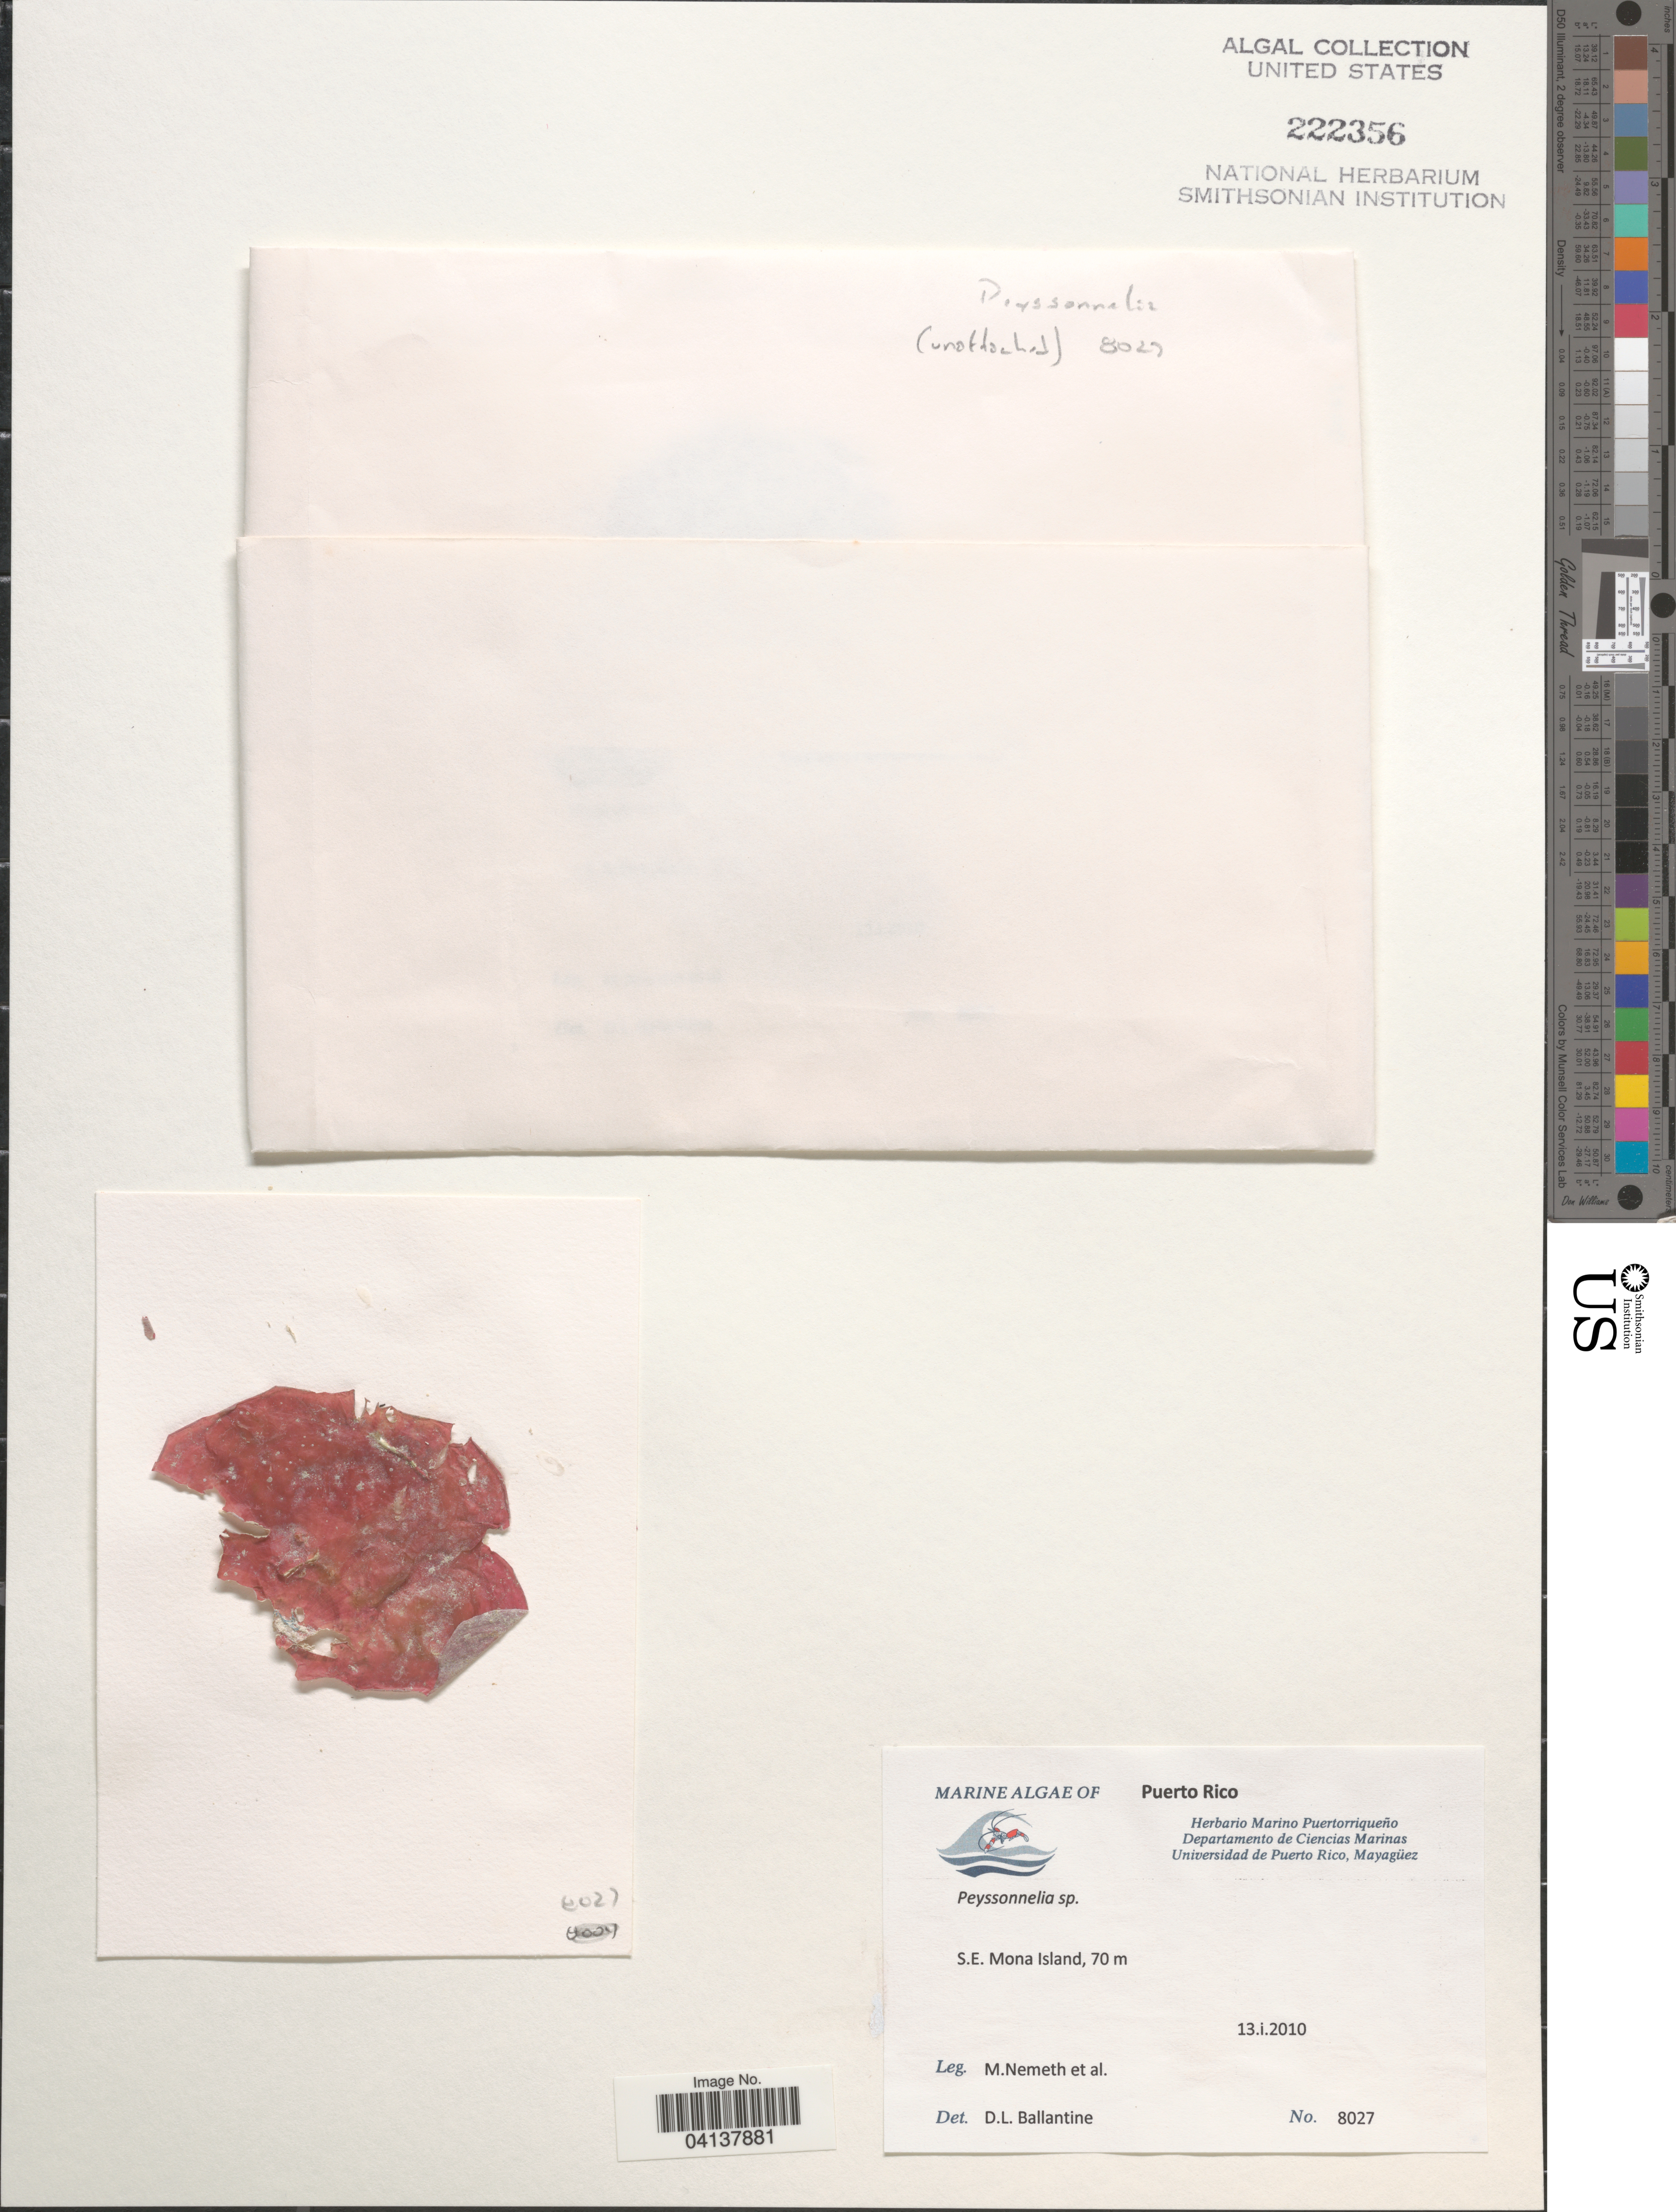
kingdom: Plantae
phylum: Rhodophyta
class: Florideophyceae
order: Peyssonneliales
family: Peyssonneliaceae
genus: Peyssonnelia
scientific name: Peyssonnelia sp.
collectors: M. Nemeth & et al.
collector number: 8027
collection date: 2010-01-13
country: Puerto Rico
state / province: Mayaguëz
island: South Mona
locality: S.E. Mona Island.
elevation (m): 70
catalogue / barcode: US 222356